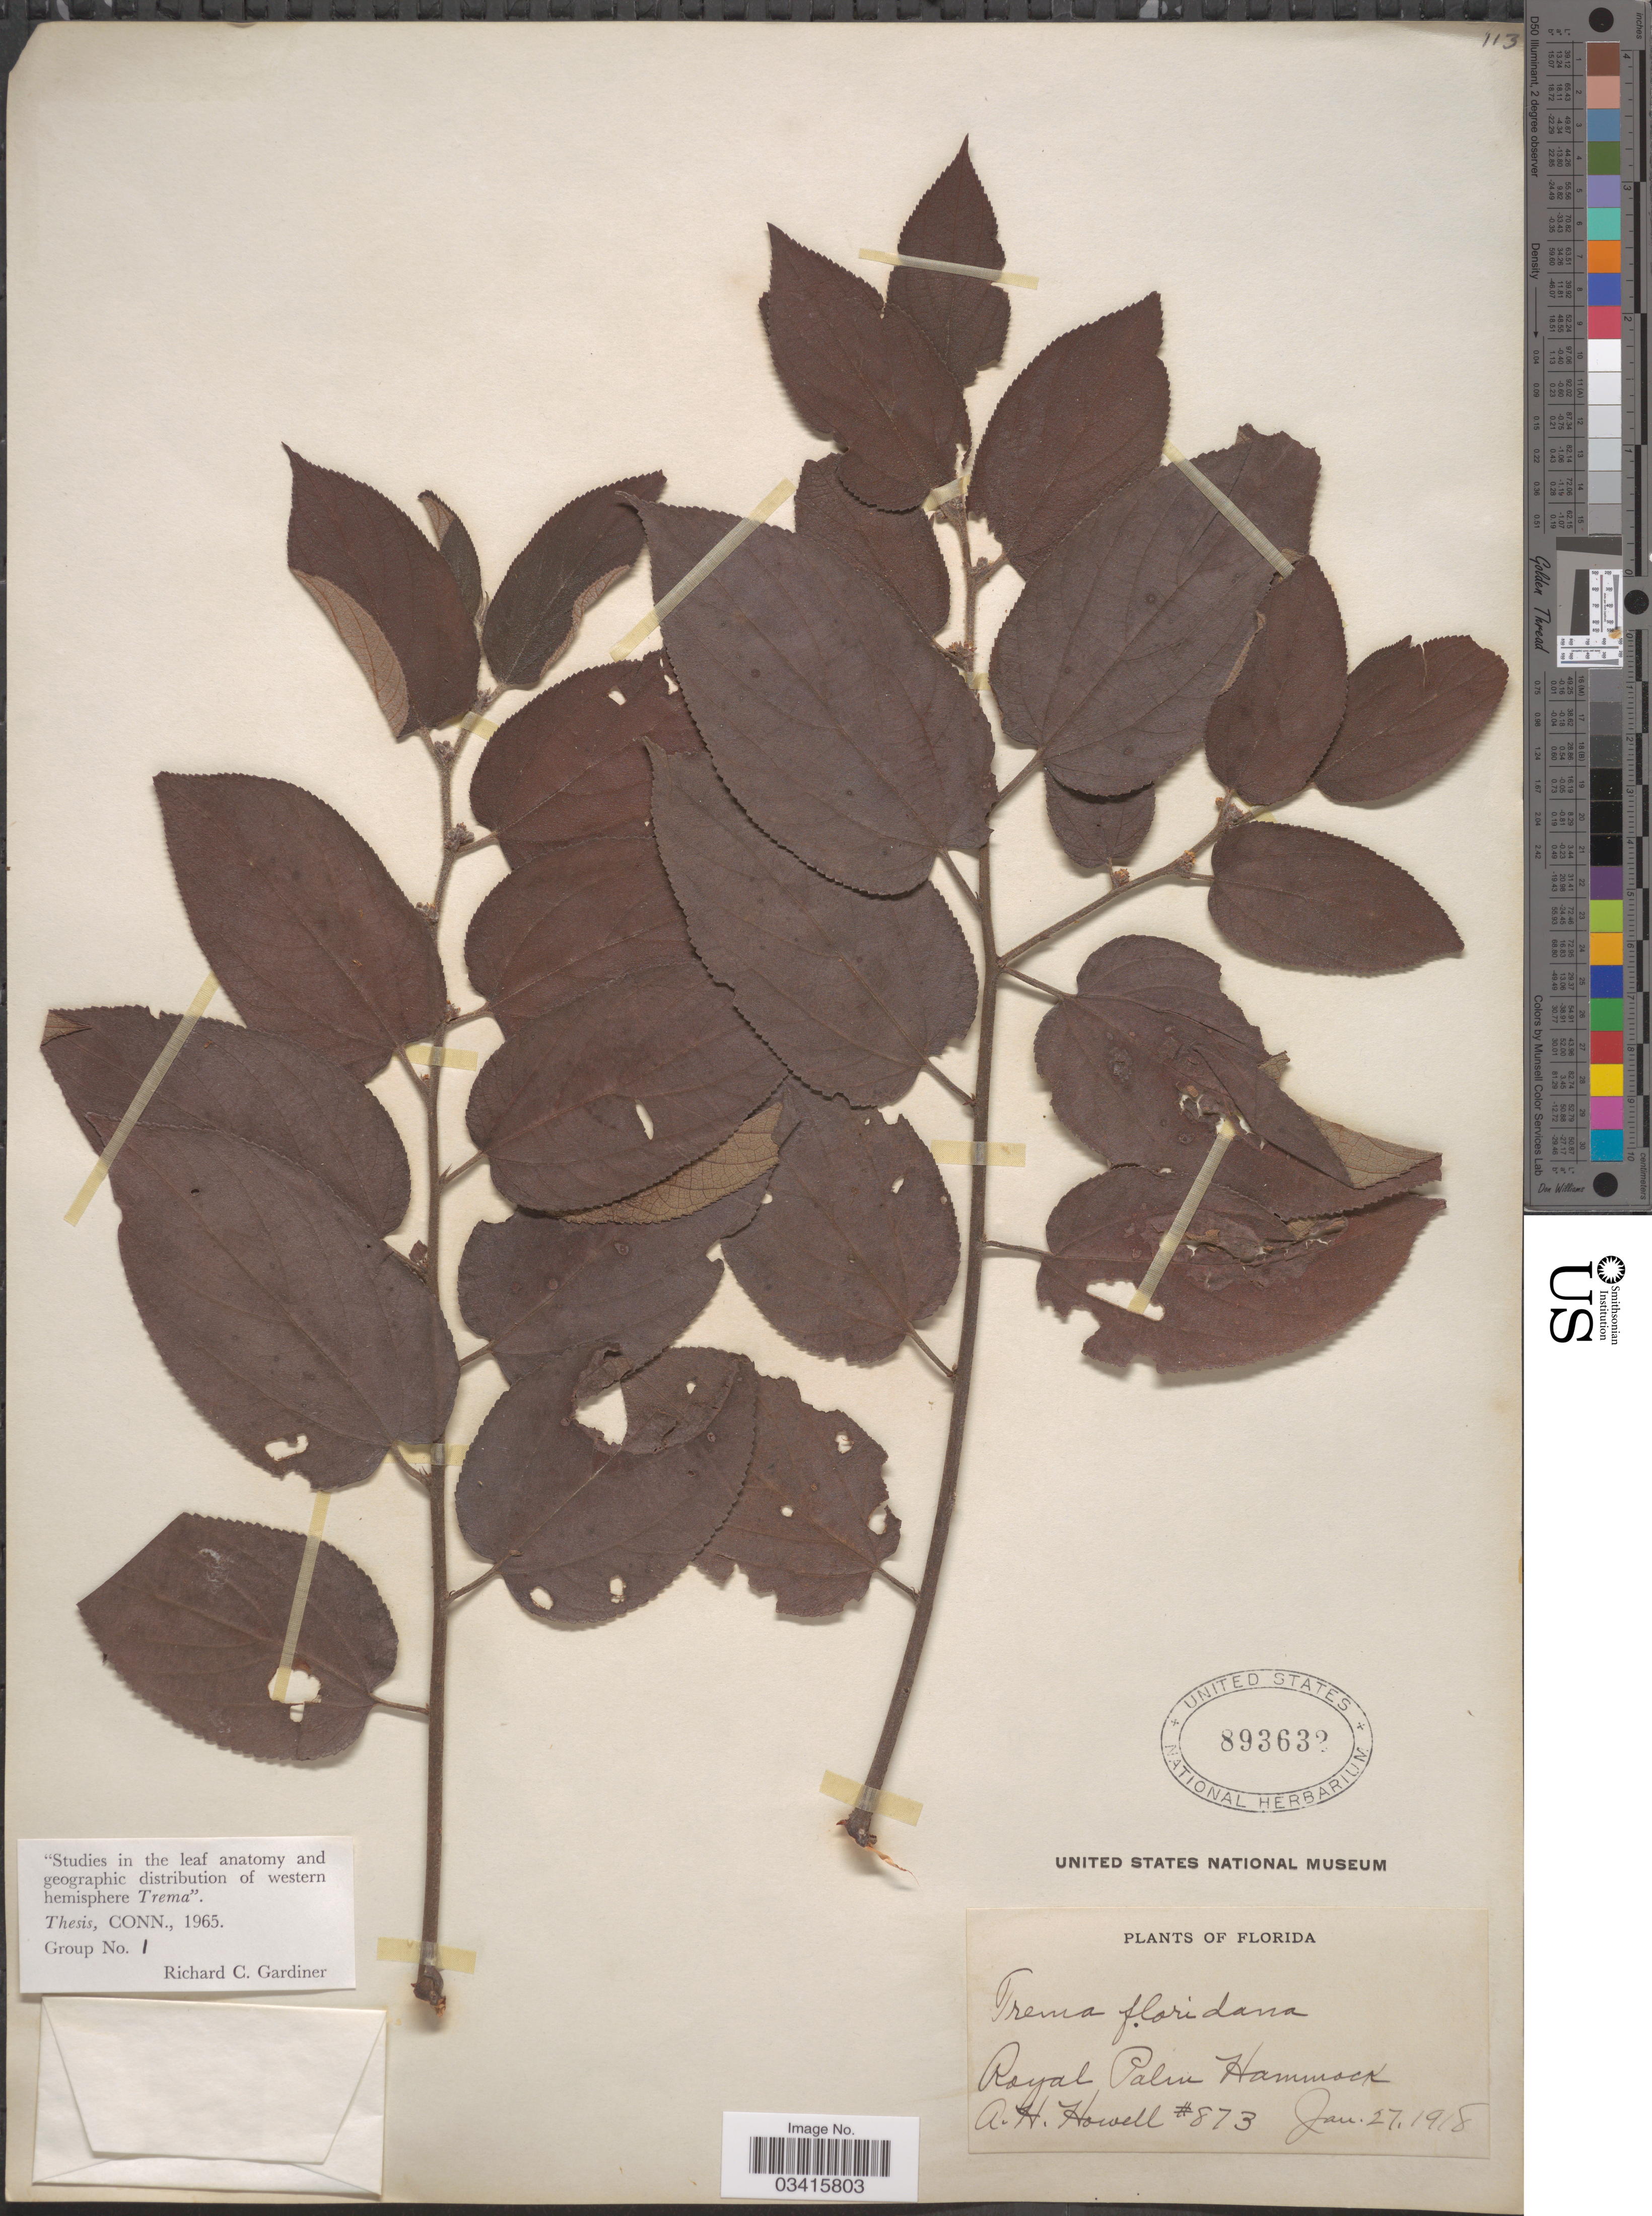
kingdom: Plantae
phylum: Tracheophyta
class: Magnoliopsida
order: Rosales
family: Cannabaceae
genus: Trema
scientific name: Trema floridanum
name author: Britton ex Small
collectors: A. Howell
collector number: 873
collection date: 1918-01-27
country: United States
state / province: Florida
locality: Royal Palm Hammock.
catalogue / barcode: US 893632